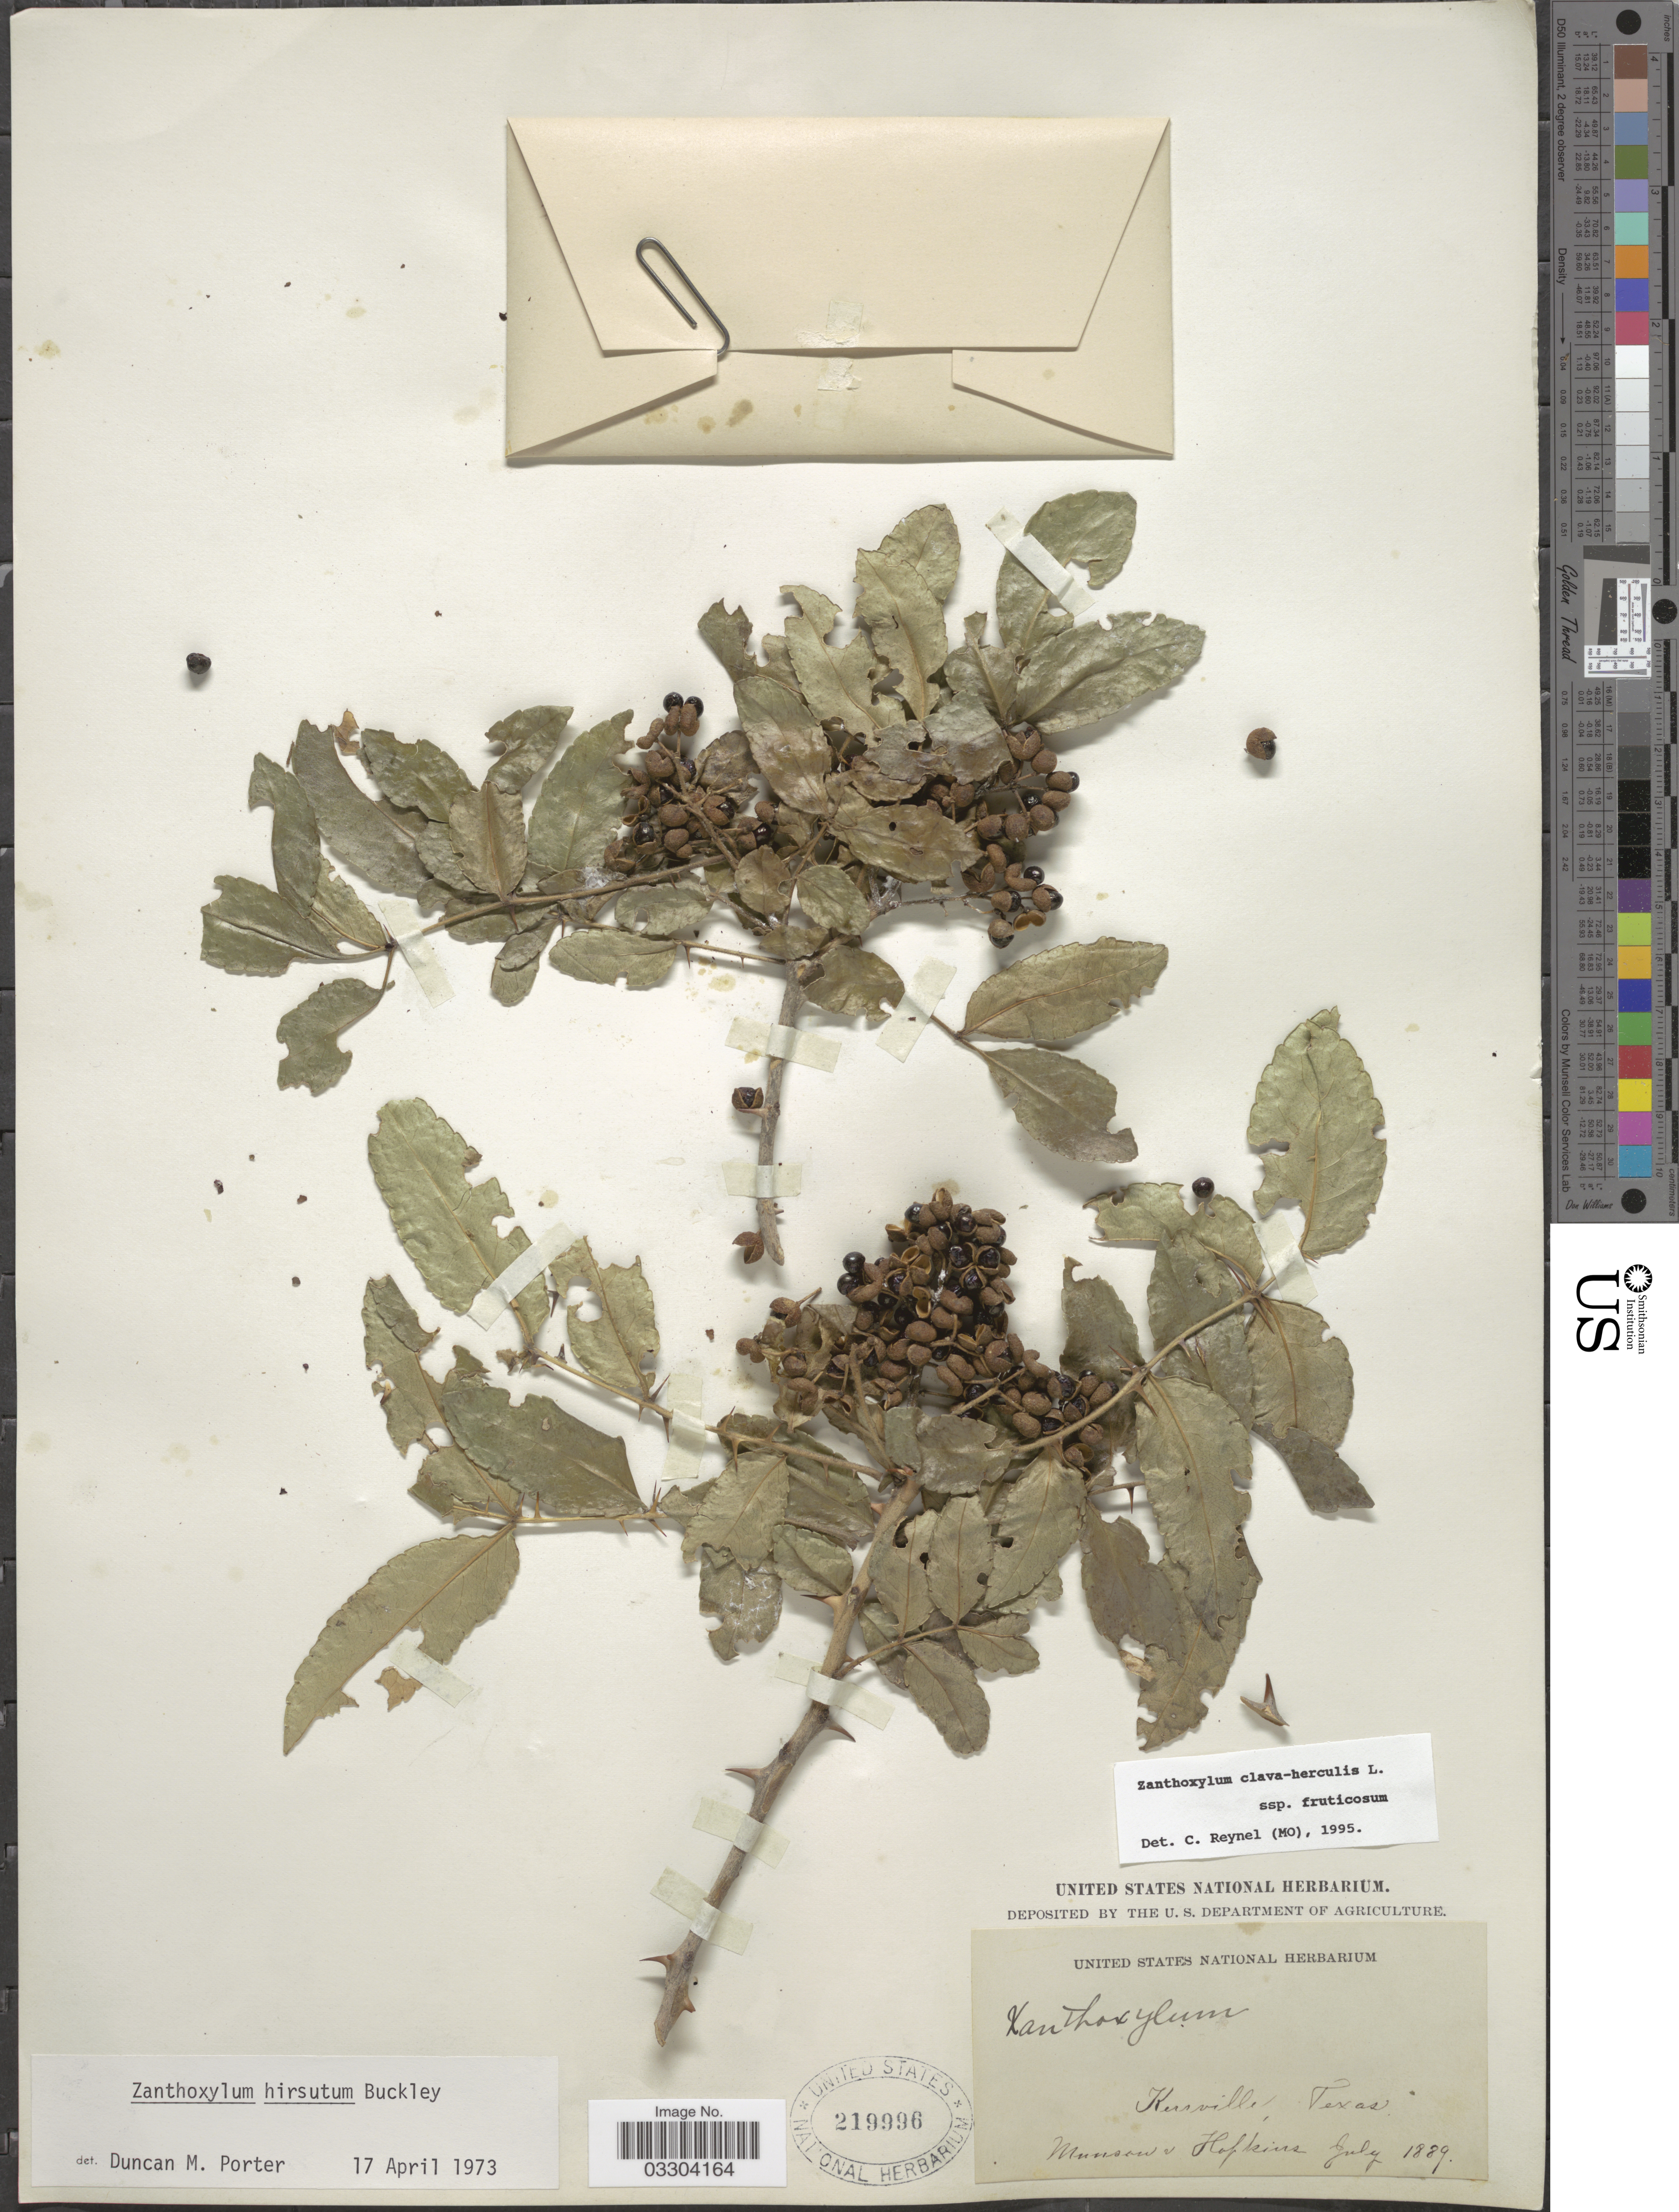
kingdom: Plantae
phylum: Tracheophyta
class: Magnoliopsida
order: Sapindales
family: Rutaceae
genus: Zanthoxylum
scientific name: Zanthoxylum clava-herculis subsp. fruticosum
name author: (A. Gray) Reynel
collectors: -. Munson & -. Hopkins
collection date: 1889-07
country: United States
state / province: Texas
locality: Kerrville.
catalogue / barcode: US 219996